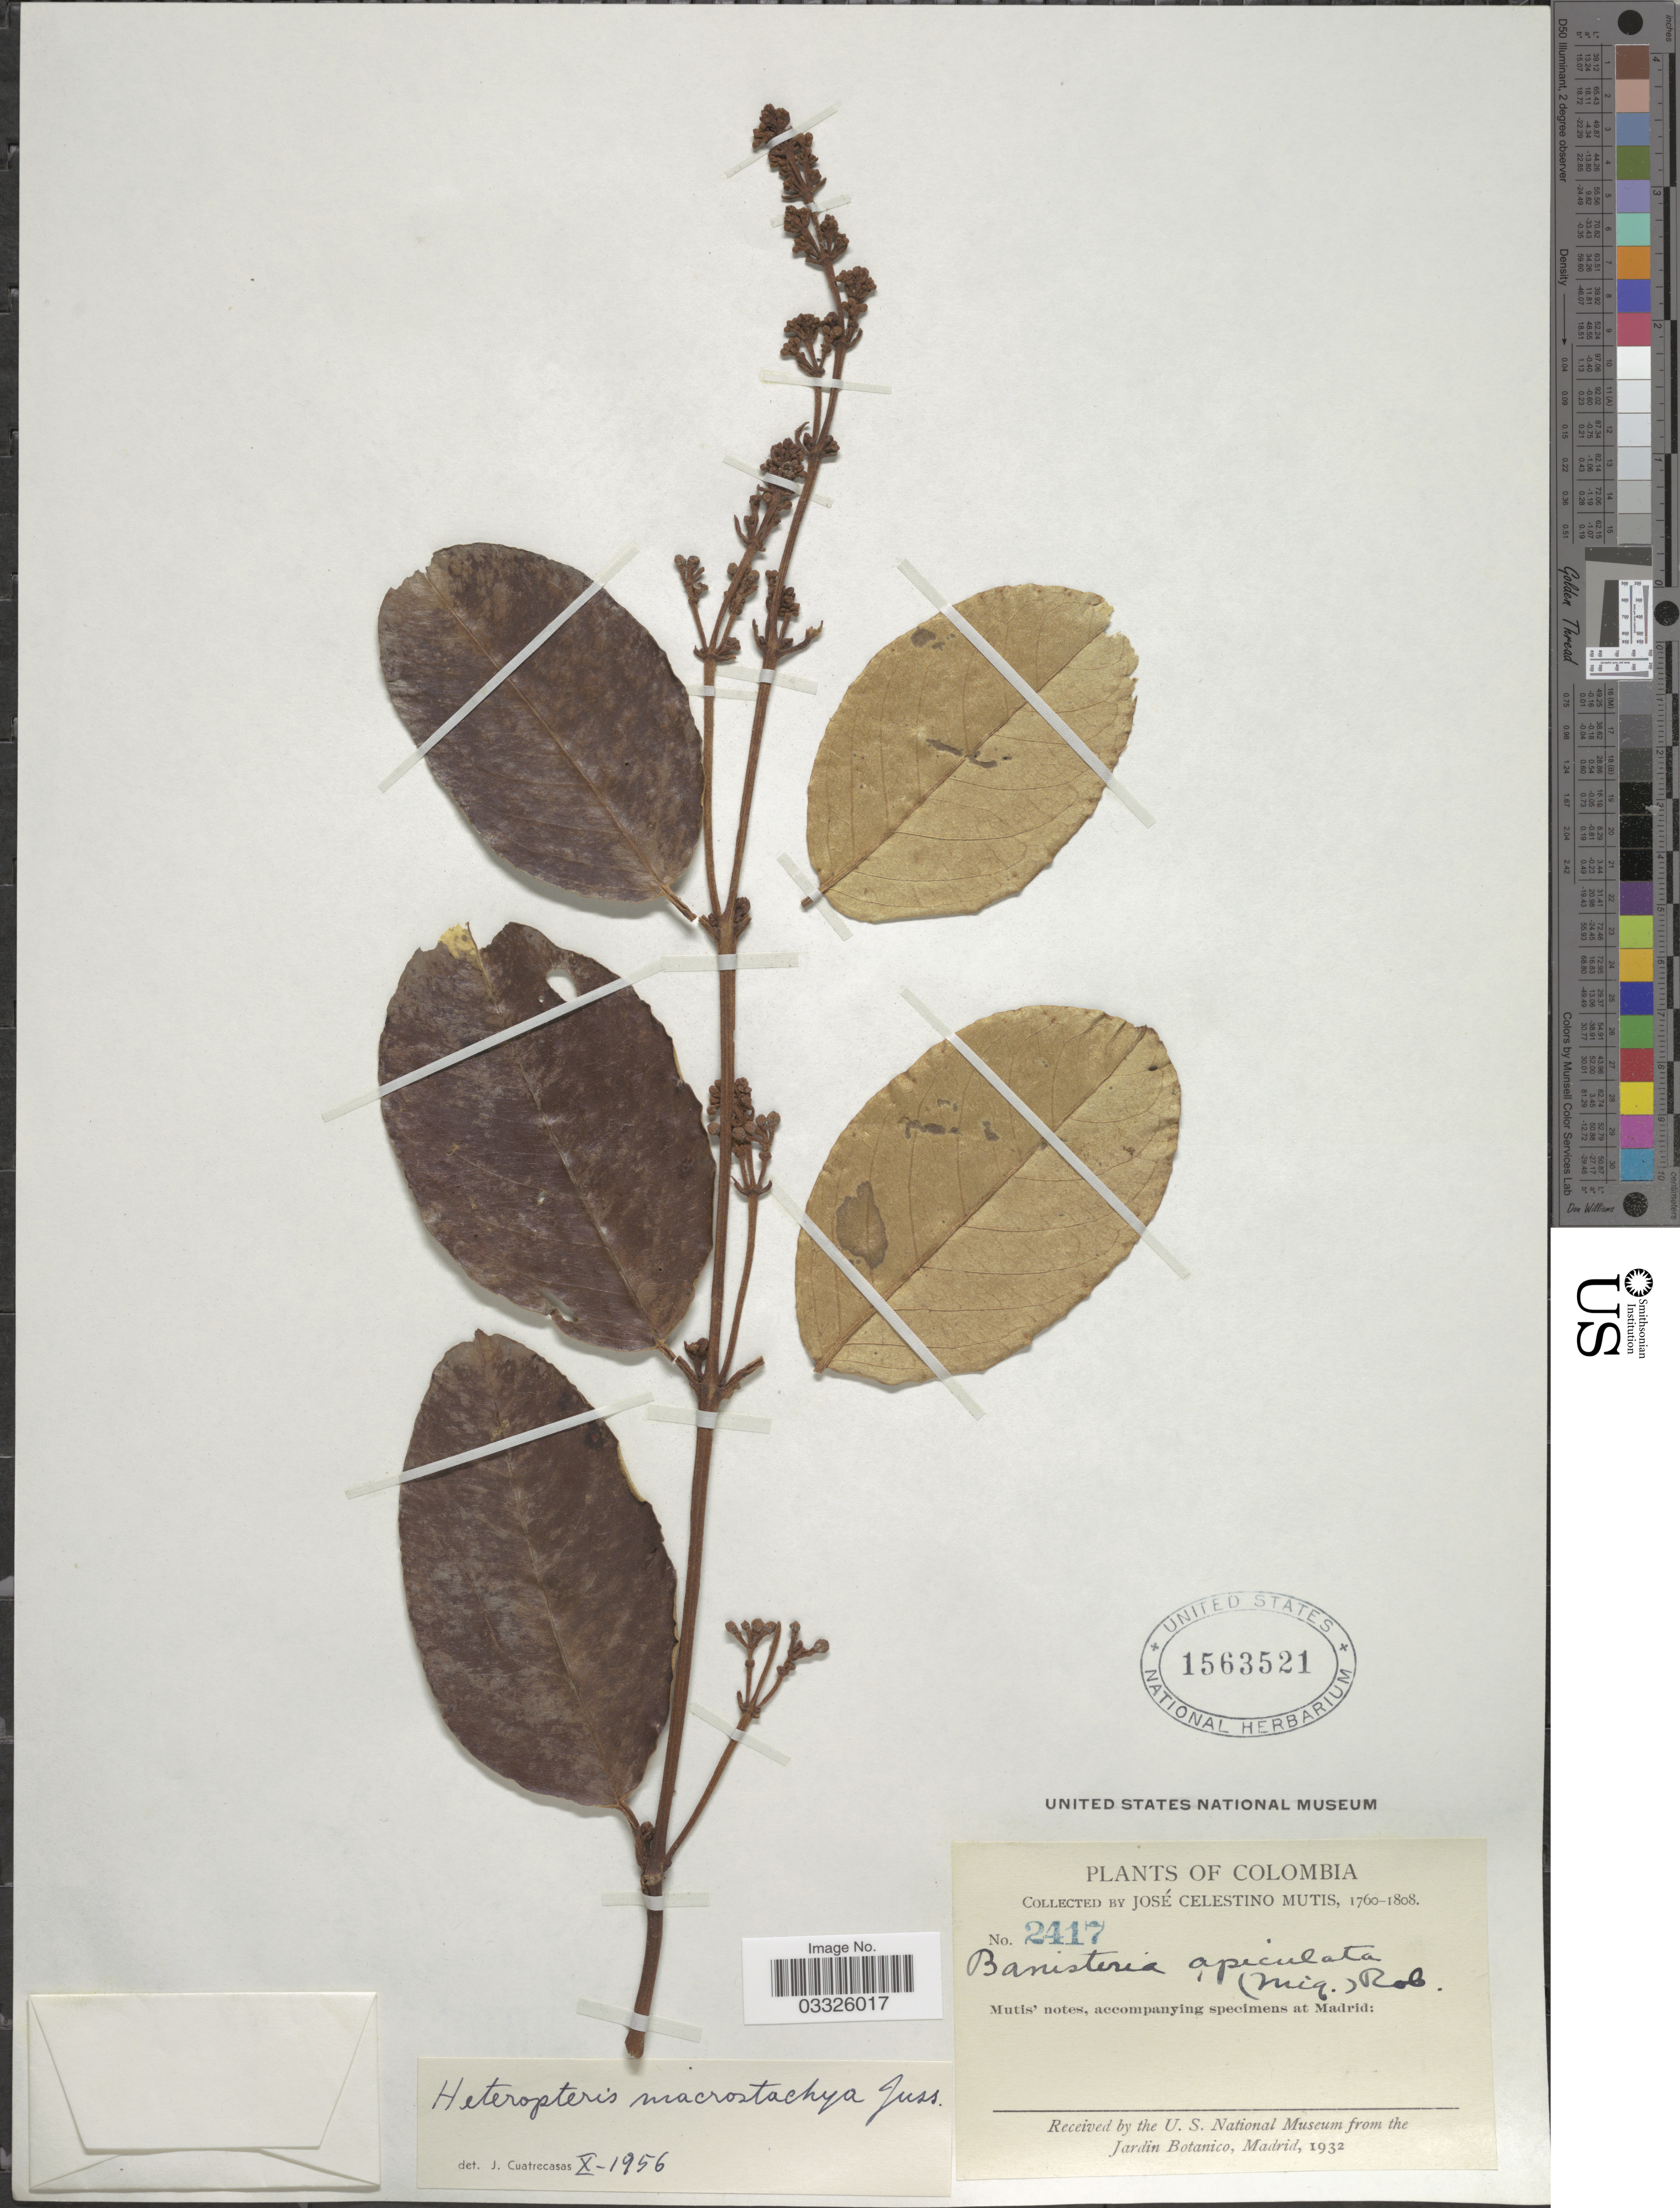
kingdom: Plantae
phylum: Tracheophyta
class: Magnoliopsida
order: Malpighiales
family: Malpighiaceae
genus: Heteropterys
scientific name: Heteropterys macrostachya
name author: A. Juss.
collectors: J. C. B. Mutis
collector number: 2417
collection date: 1760/1808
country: Colombia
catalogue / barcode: US 1563521